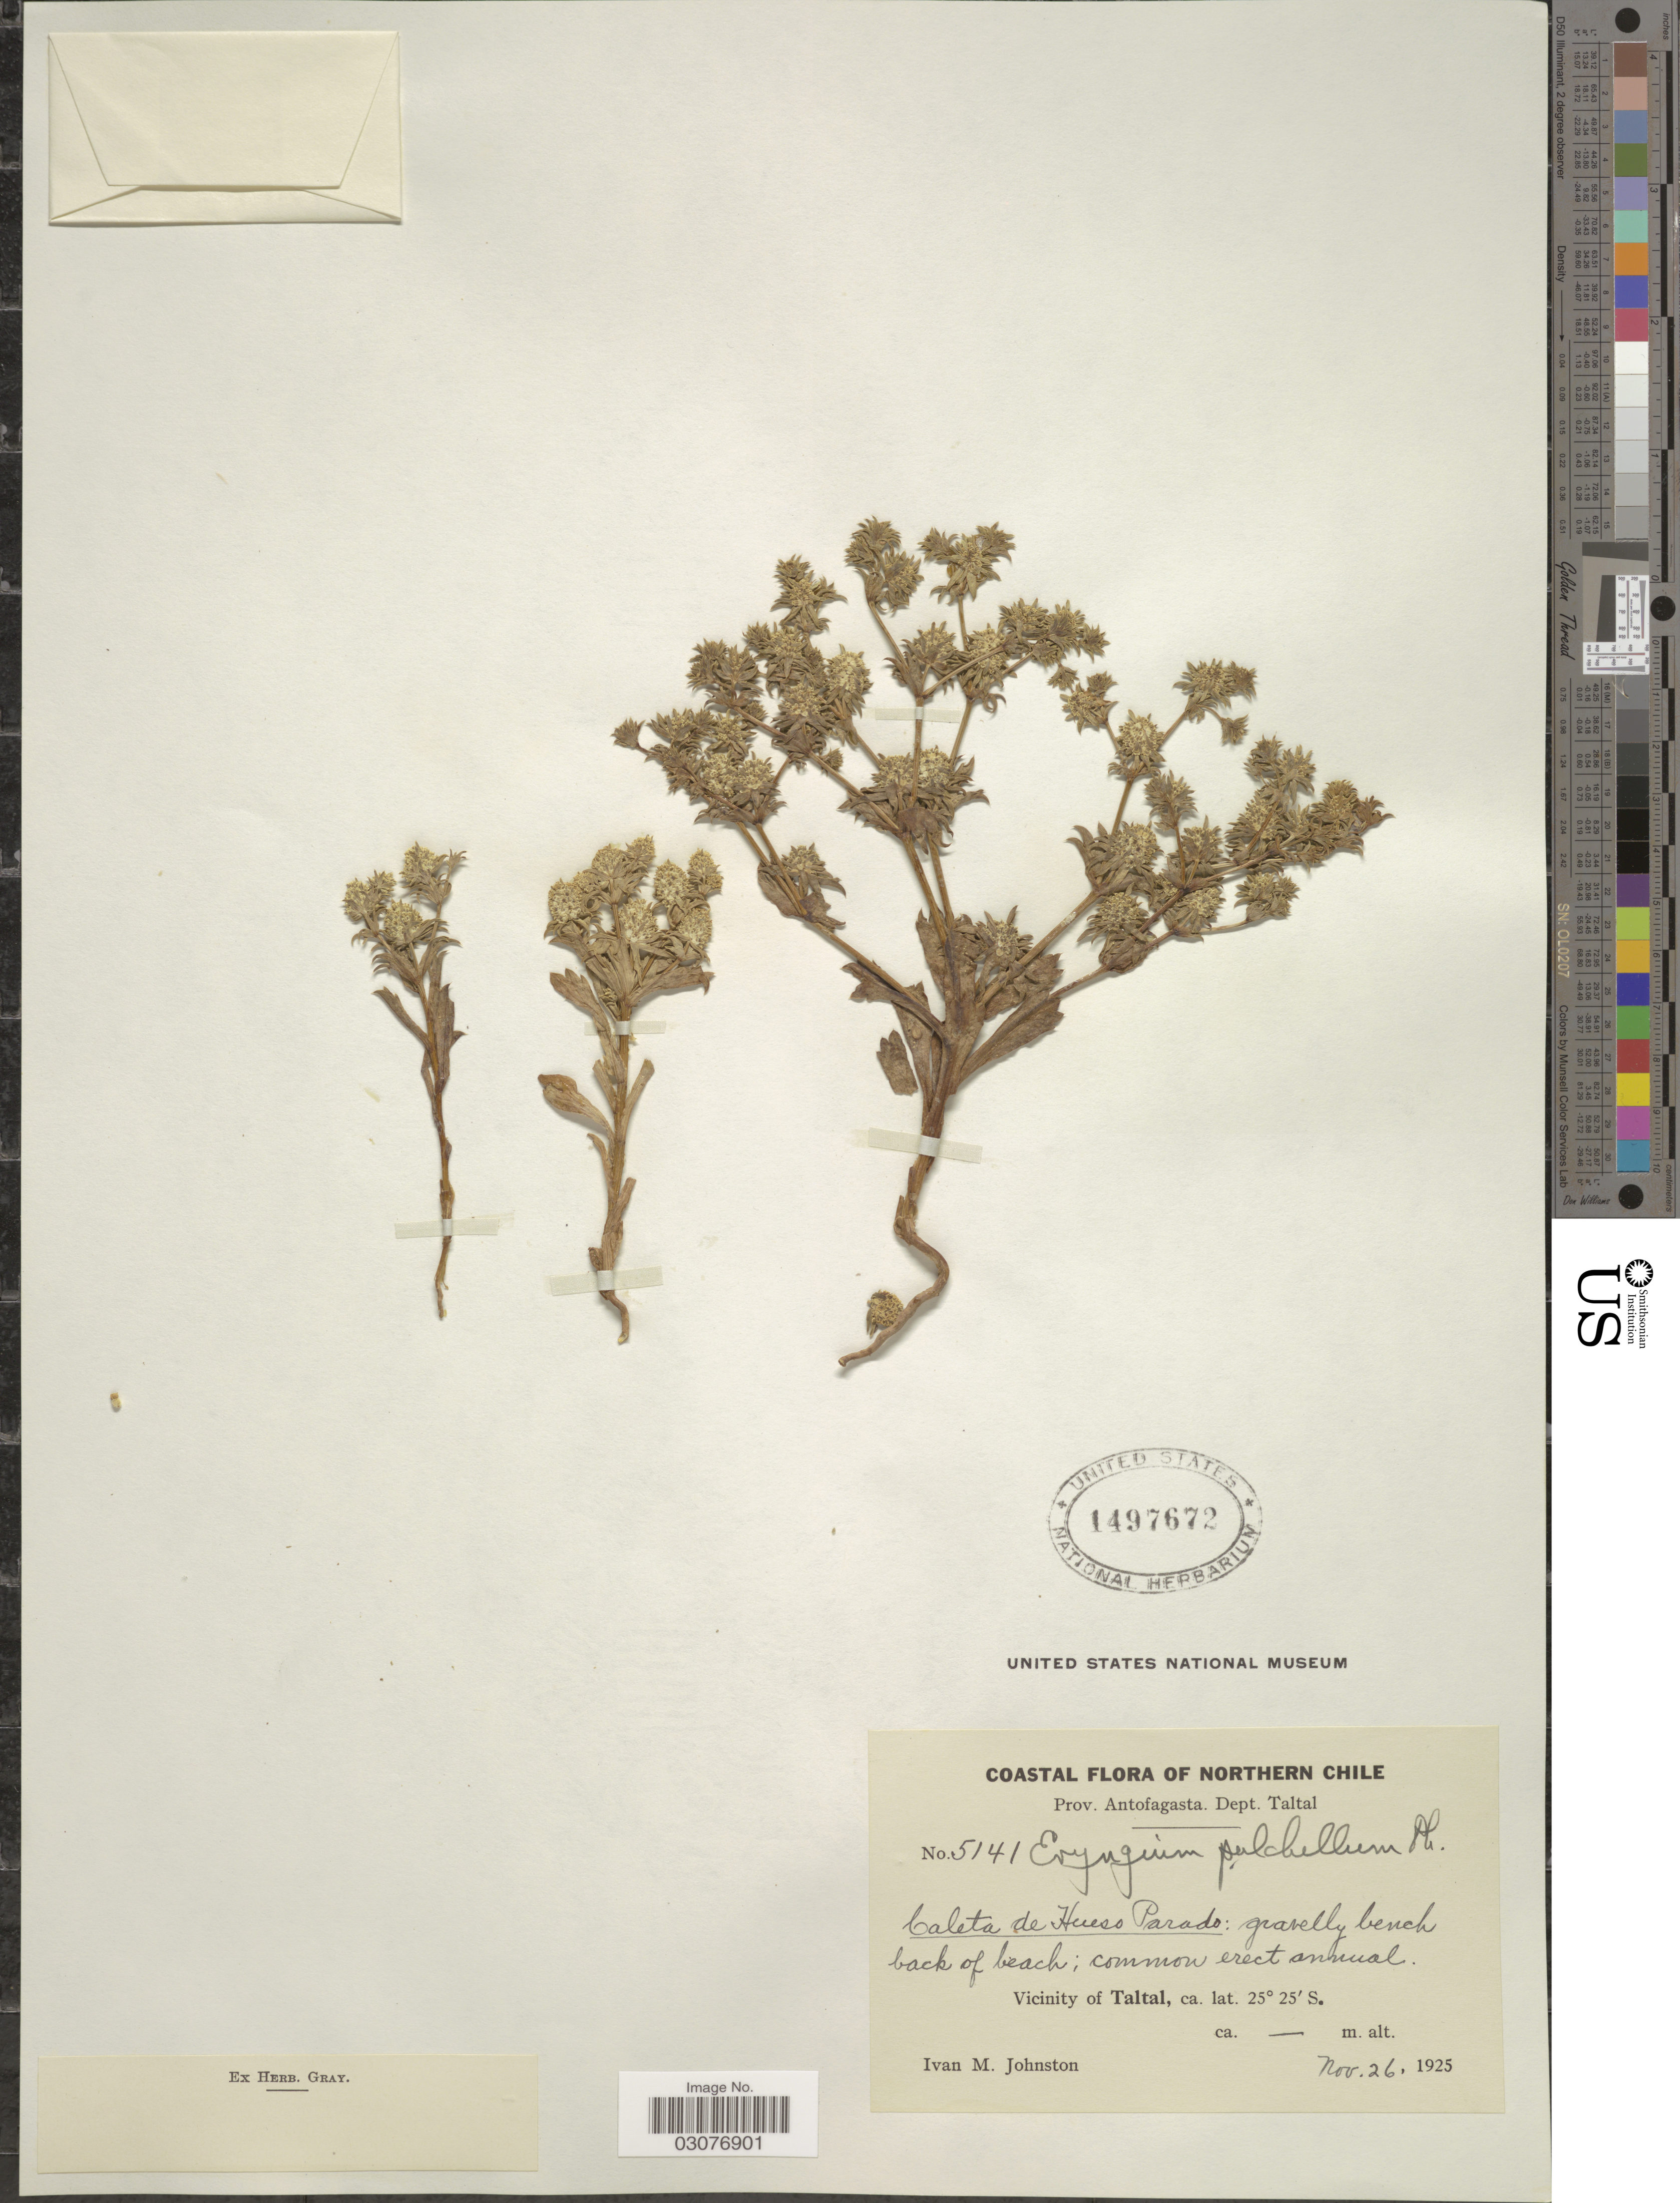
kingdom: Plantae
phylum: Tracheophyta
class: Magnoliopsida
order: Apiales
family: Apiaceae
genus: Eryngium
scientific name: Eryngium pulchellum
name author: Phil.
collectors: I.M. Johnston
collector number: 5141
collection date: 1925-11-26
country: Chile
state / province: Antofagasta (II)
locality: Northern Chile. Dept. Taltal. Hueso Prarado. Vicinity of Taltal.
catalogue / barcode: US 1497672